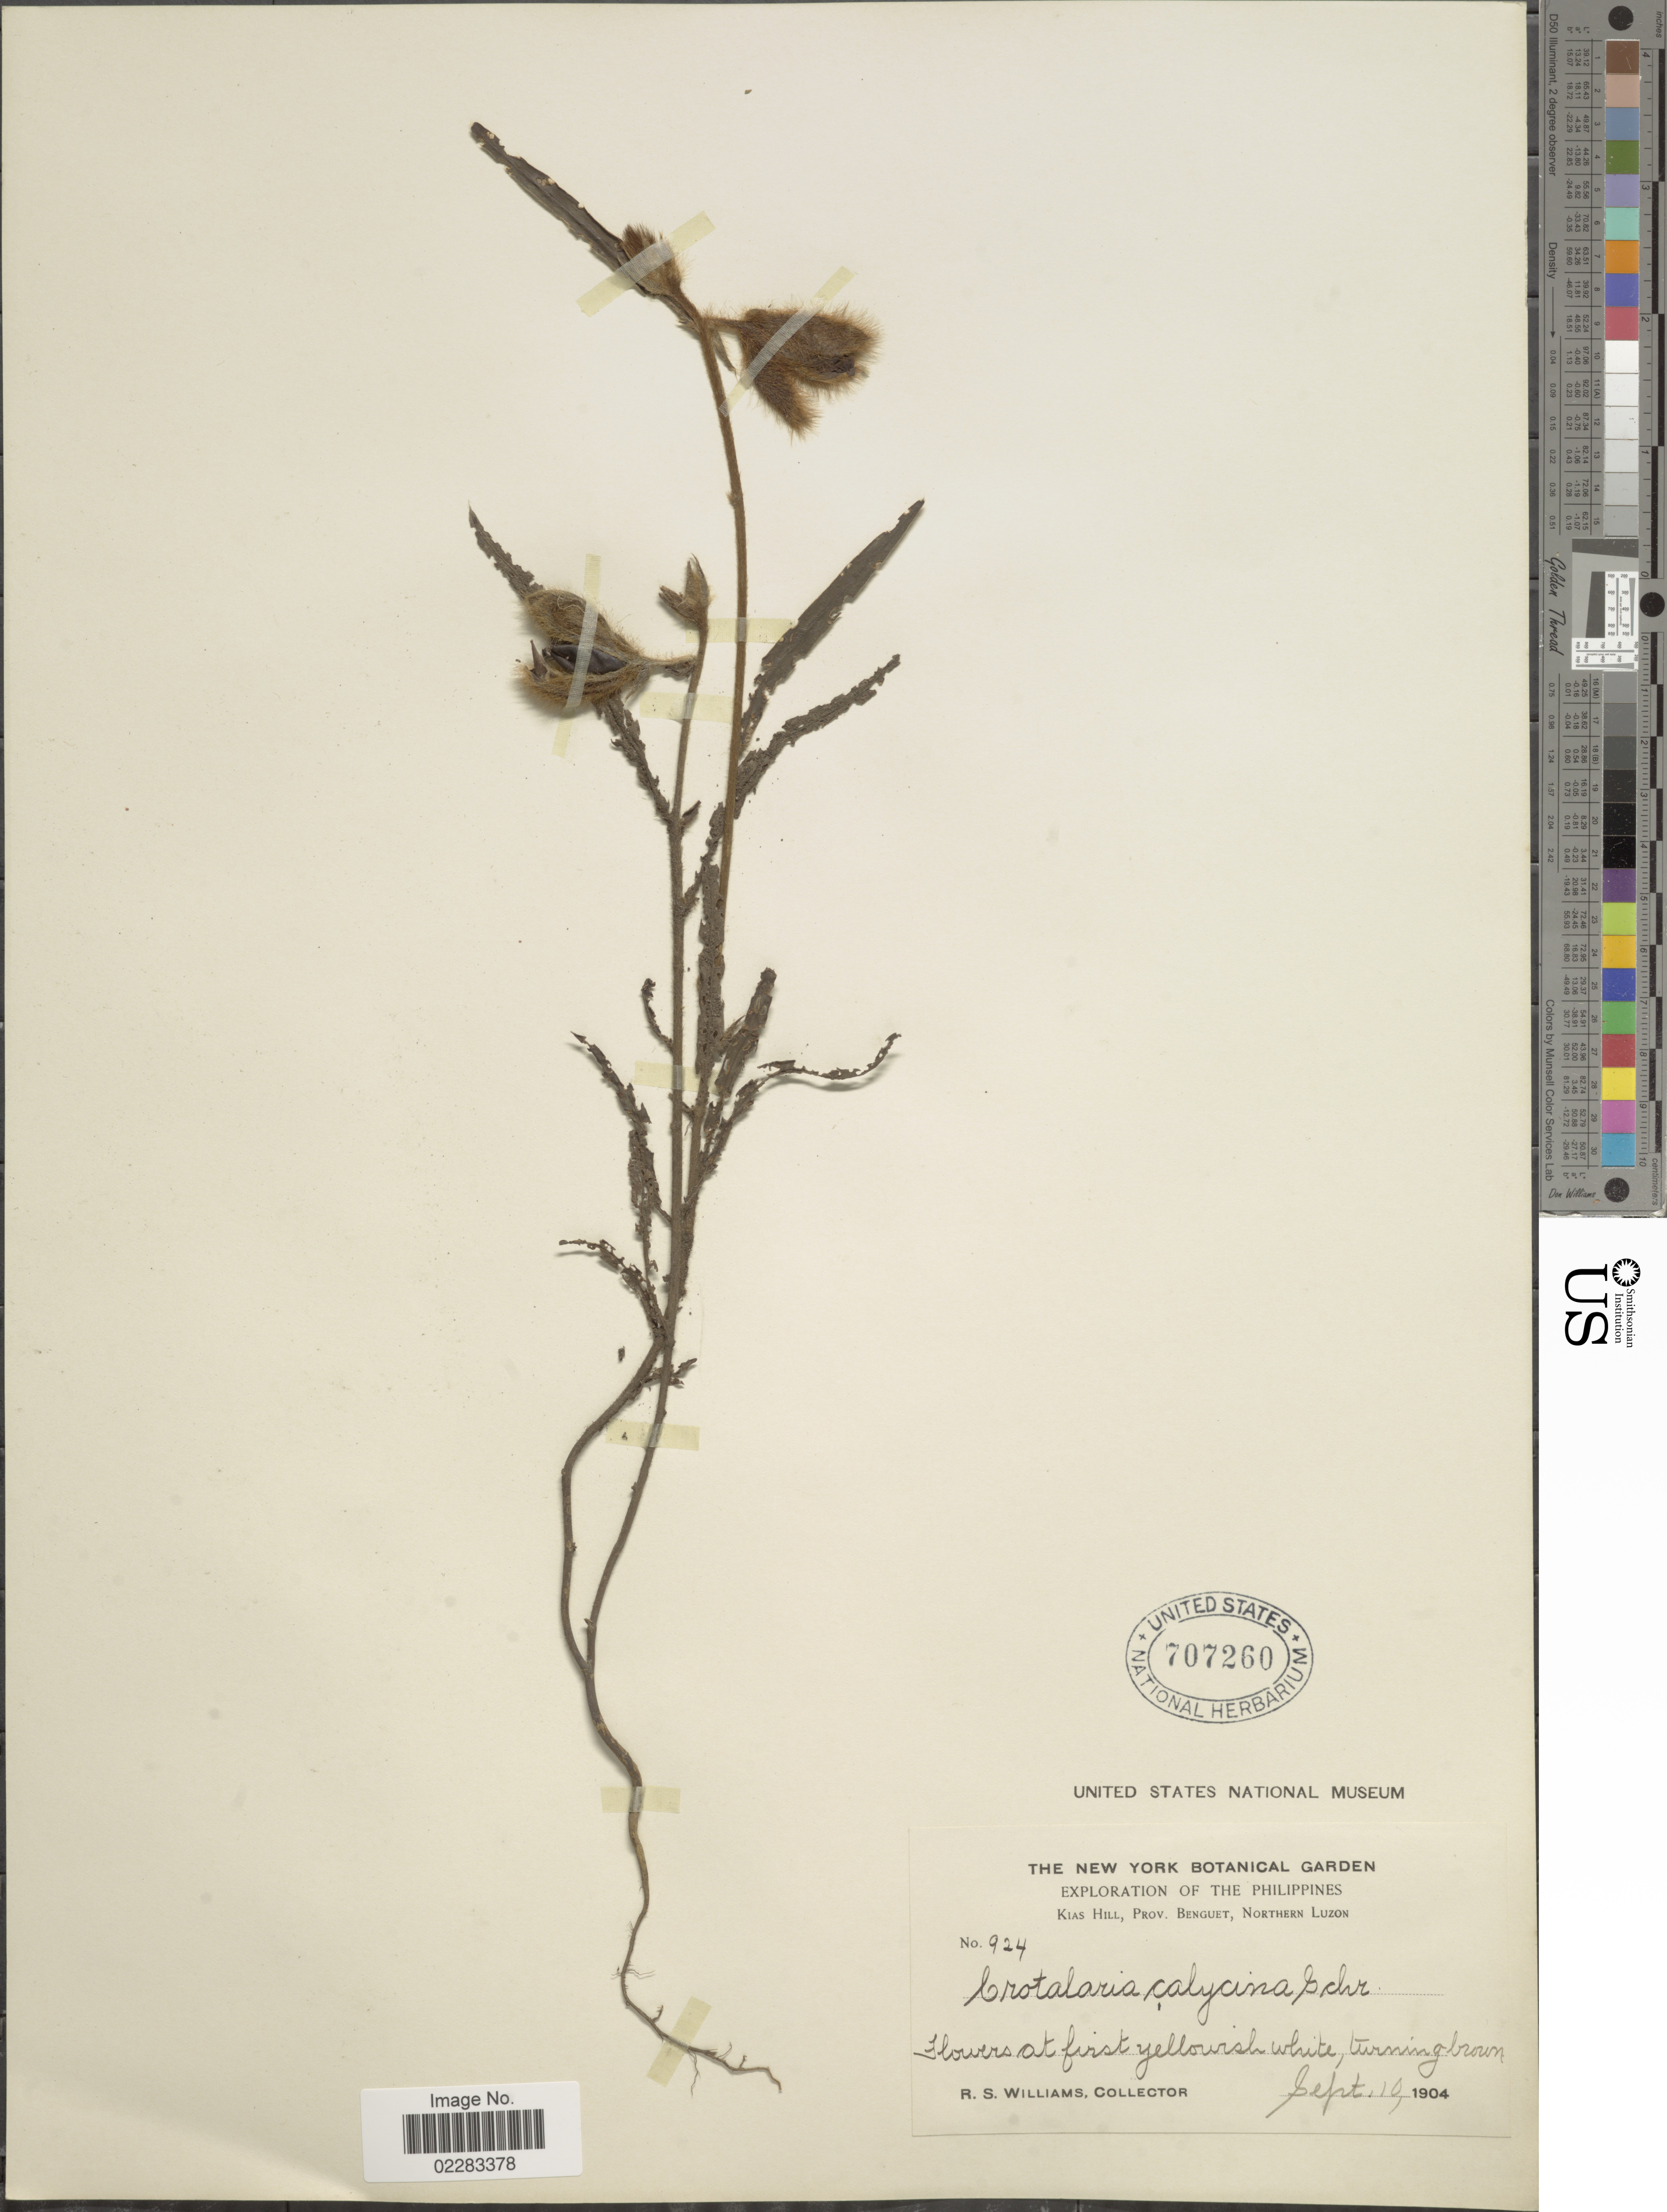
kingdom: Plantae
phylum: Tracheophyta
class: Magnoliopsida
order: Fabales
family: Fabaceae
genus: Crotalaria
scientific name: Crotalaria calycina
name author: Schrank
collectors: R. S. Williams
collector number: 924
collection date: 1904-09-10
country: Philippines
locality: Kias Hill, Prov. Benguet, Northern Luzon,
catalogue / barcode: US 707260